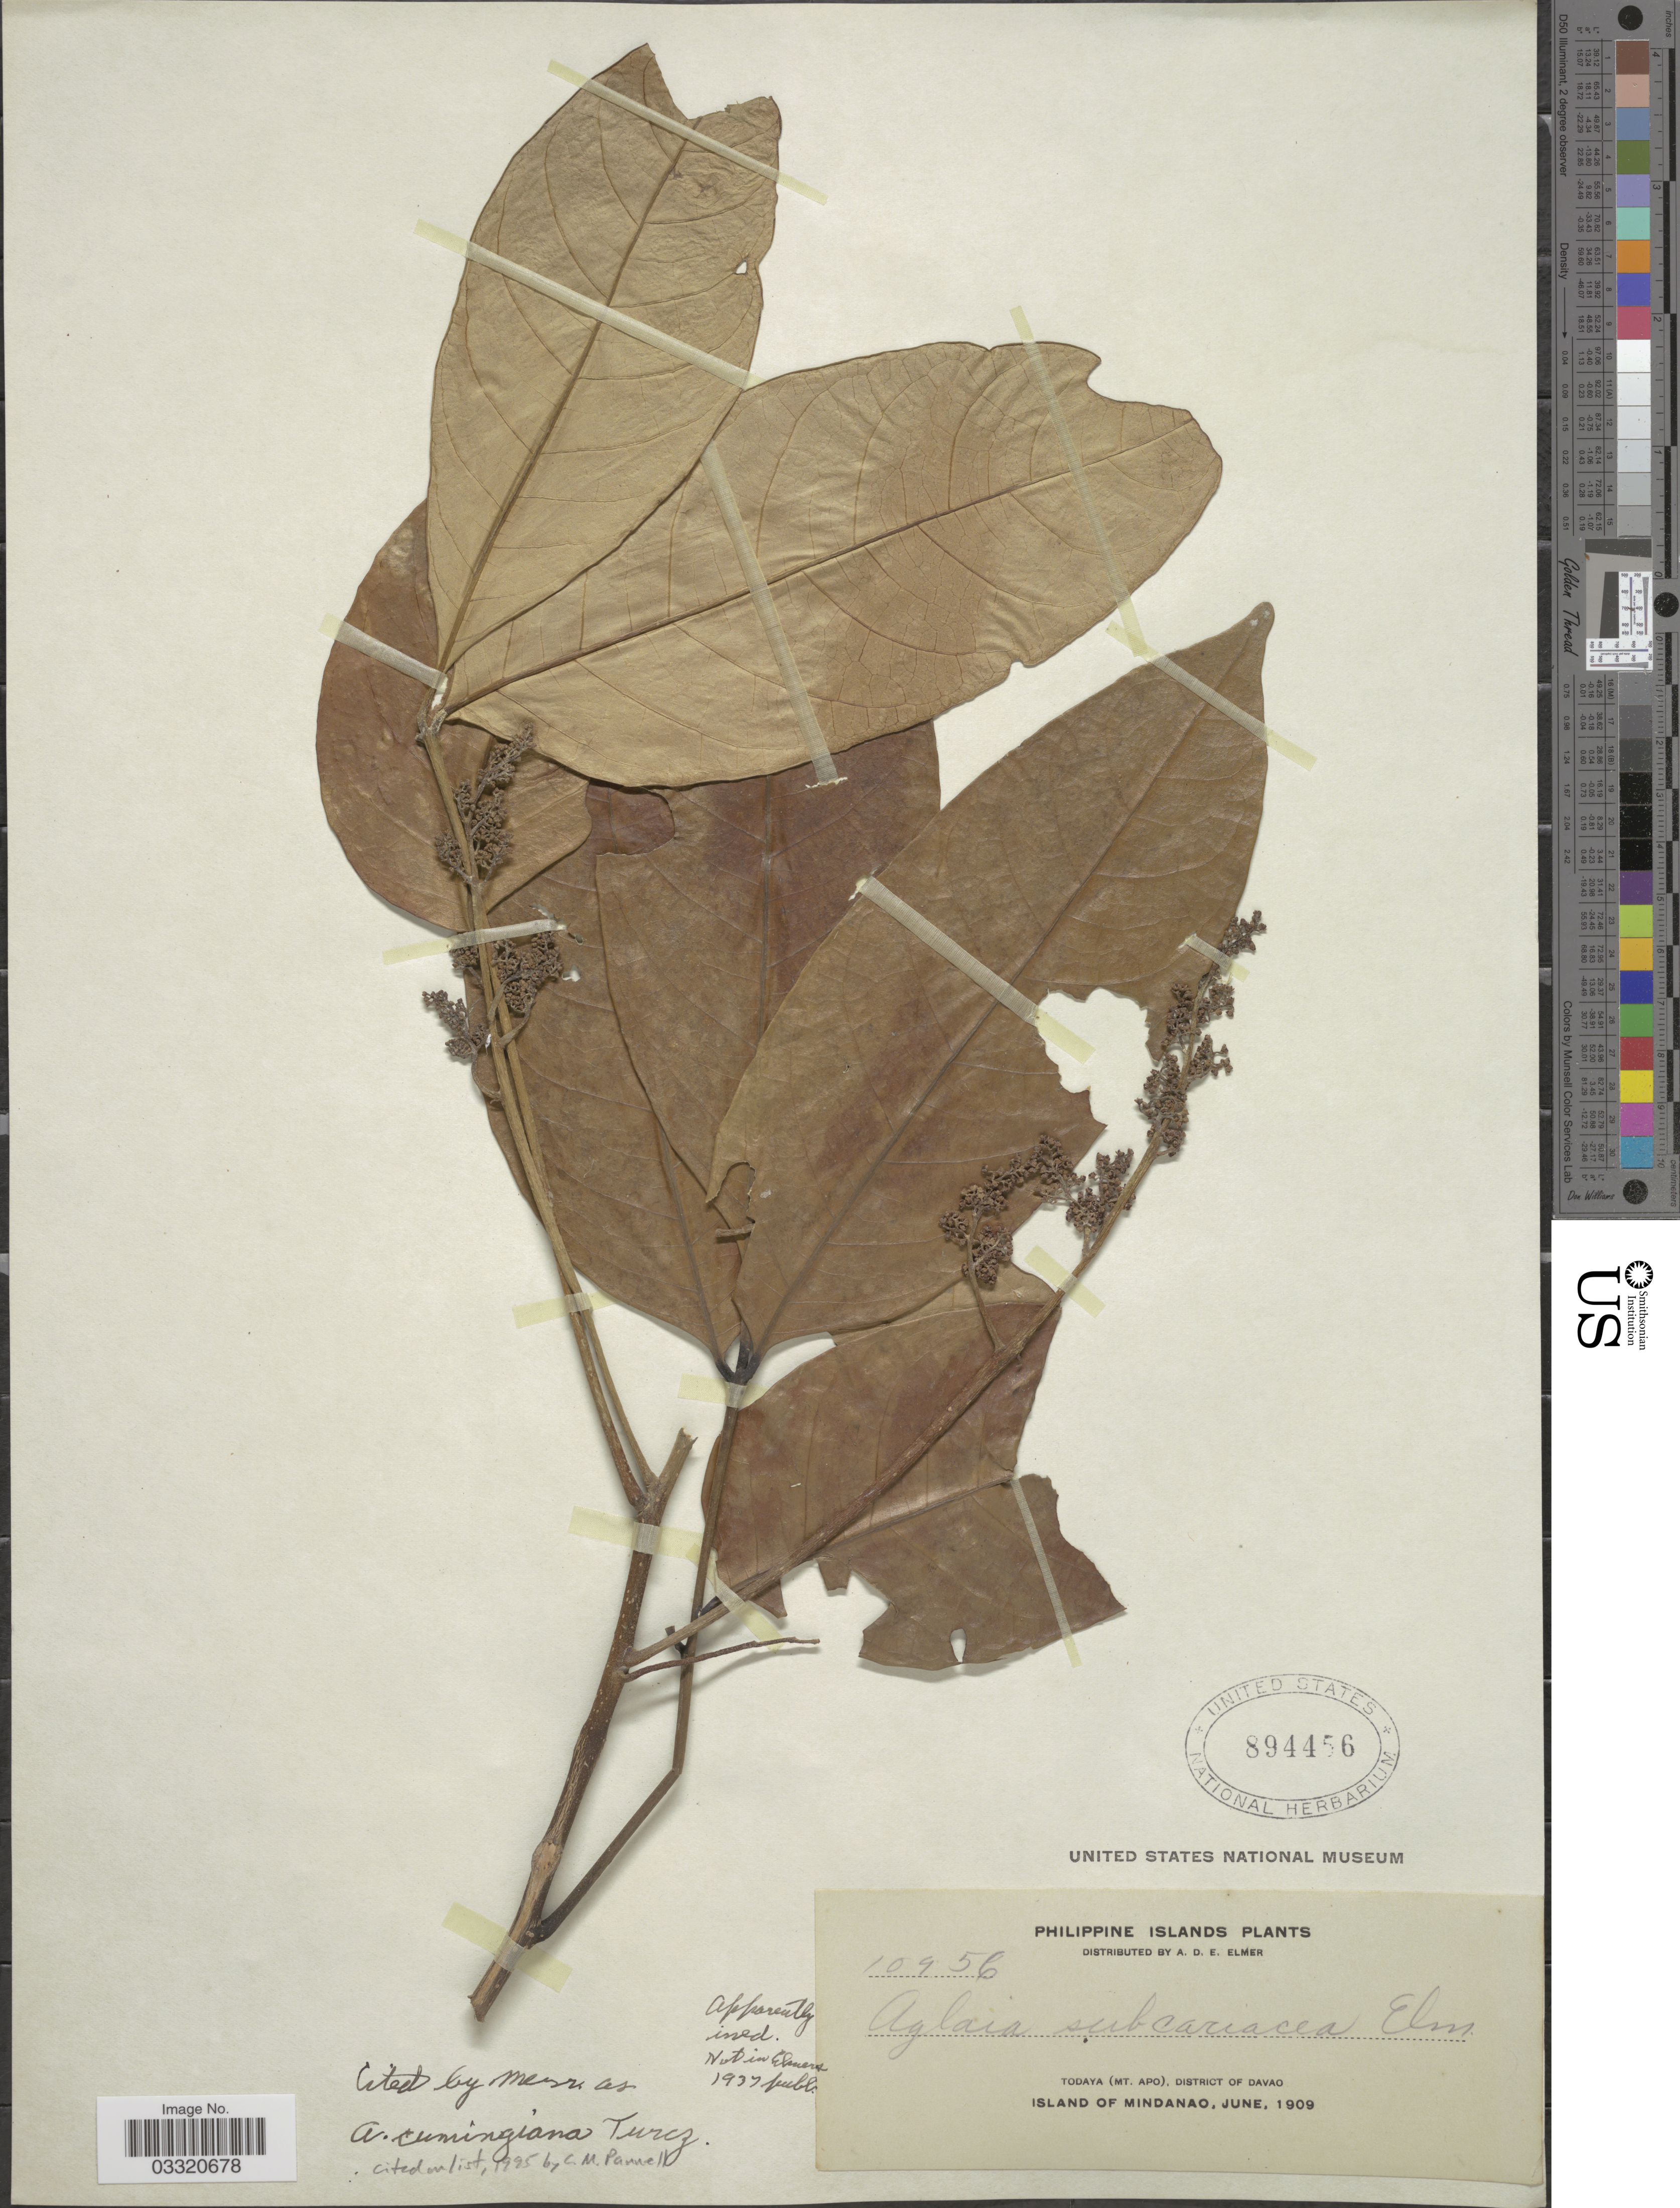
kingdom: Plantae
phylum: Tracheophyta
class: Magnoliopsida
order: Sapindales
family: Meliaceae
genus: Aglaia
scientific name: Aglaia cumingiana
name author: Turcz.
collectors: A. D. E. Elmer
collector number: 10956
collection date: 1909-06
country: Philippines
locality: Philippine Islands. Todaya (Mt. Apo), District of Davao. Island of Mindanao.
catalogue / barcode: US 894456